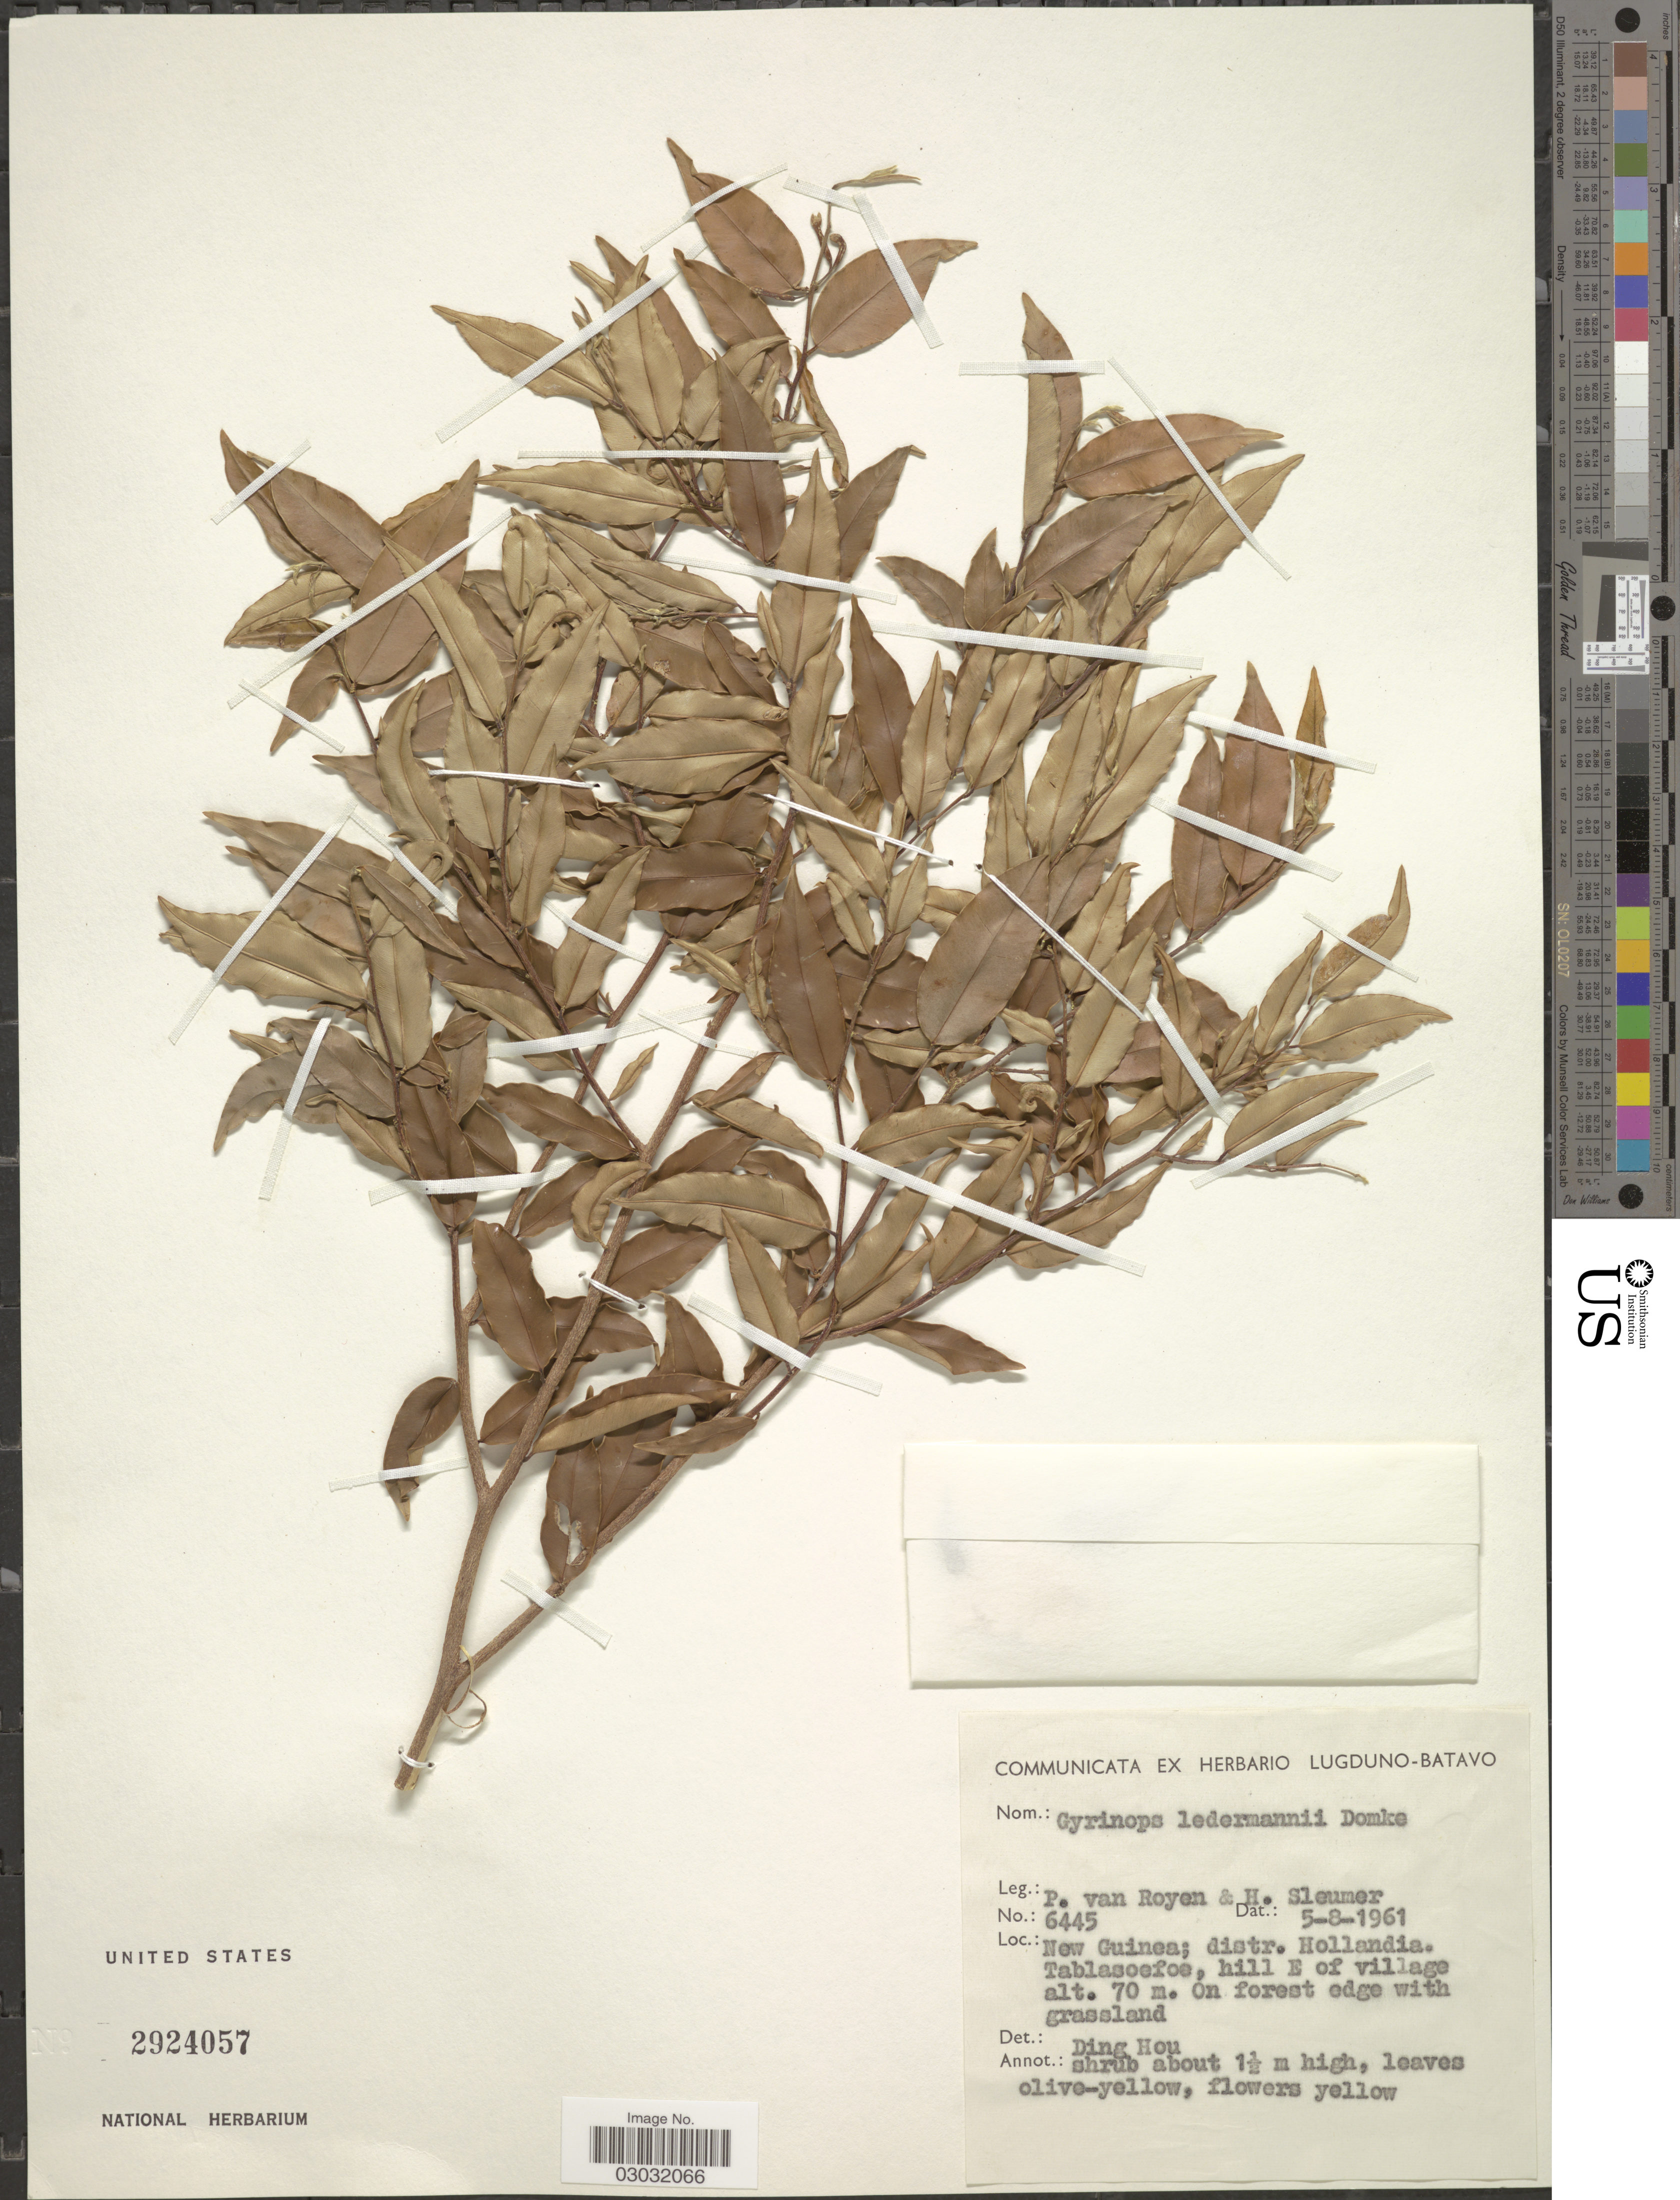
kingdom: Plantae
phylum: Tracheophyta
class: Magnoliopsida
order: Malvales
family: Thymelaeaceae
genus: Gyrinops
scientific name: Gyrinops ledermannii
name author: Domke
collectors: P. van Royen & H. O. Sleumer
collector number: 6445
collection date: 1961-08-05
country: Indonesia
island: New Guinea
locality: New Guinea; distr. Hollandia. Tablasoefoe, hill E of village.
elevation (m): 70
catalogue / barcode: US 2924057